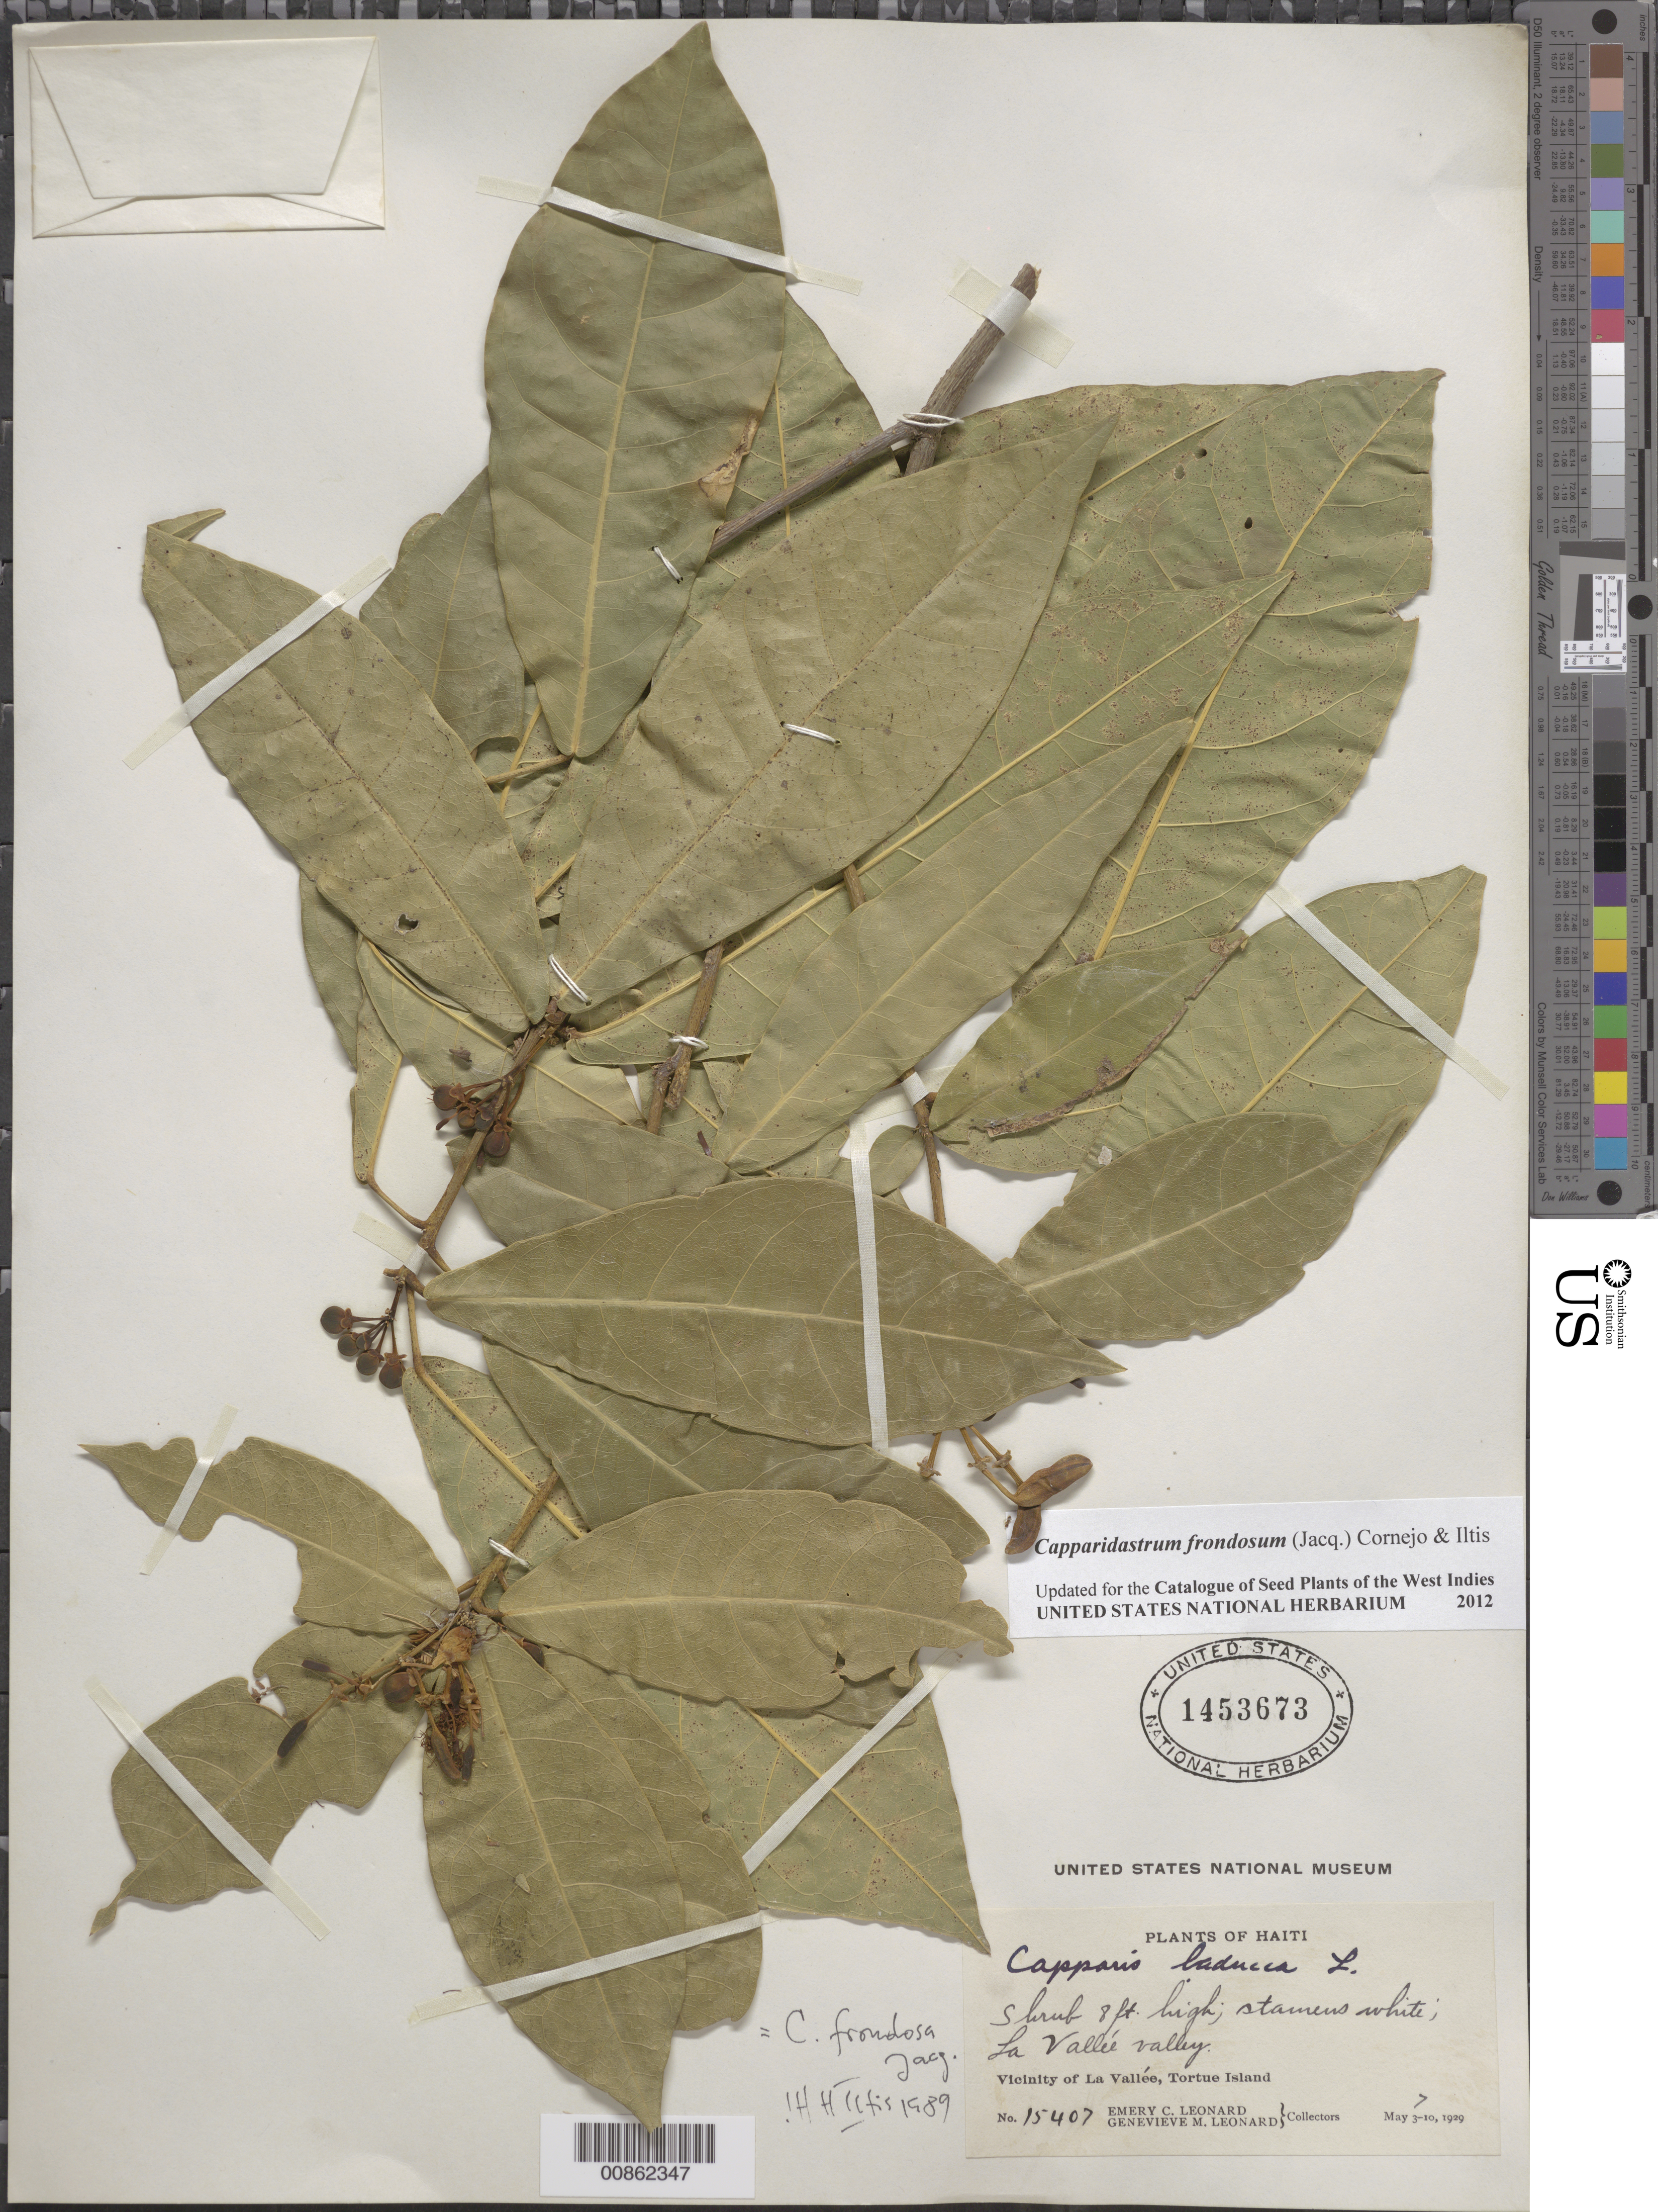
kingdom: Plantae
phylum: Tracheophyta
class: Magnoliopsida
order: Brassicales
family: Capparaceae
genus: Capparidastrum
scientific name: Capparidastrum frondosum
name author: (Jacq.) Cornejo & Iltis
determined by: Iltis, Hugh Hellmut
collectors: E. C. Leonard & G. M. Leonard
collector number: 15407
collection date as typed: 07 May 1929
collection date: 1929-05-07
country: Haiti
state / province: Nord-Óuest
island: Île de la Tortue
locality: Vicinity of La Vallée, Tortue Island. La Vallée Valley.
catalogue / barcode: US 1453673